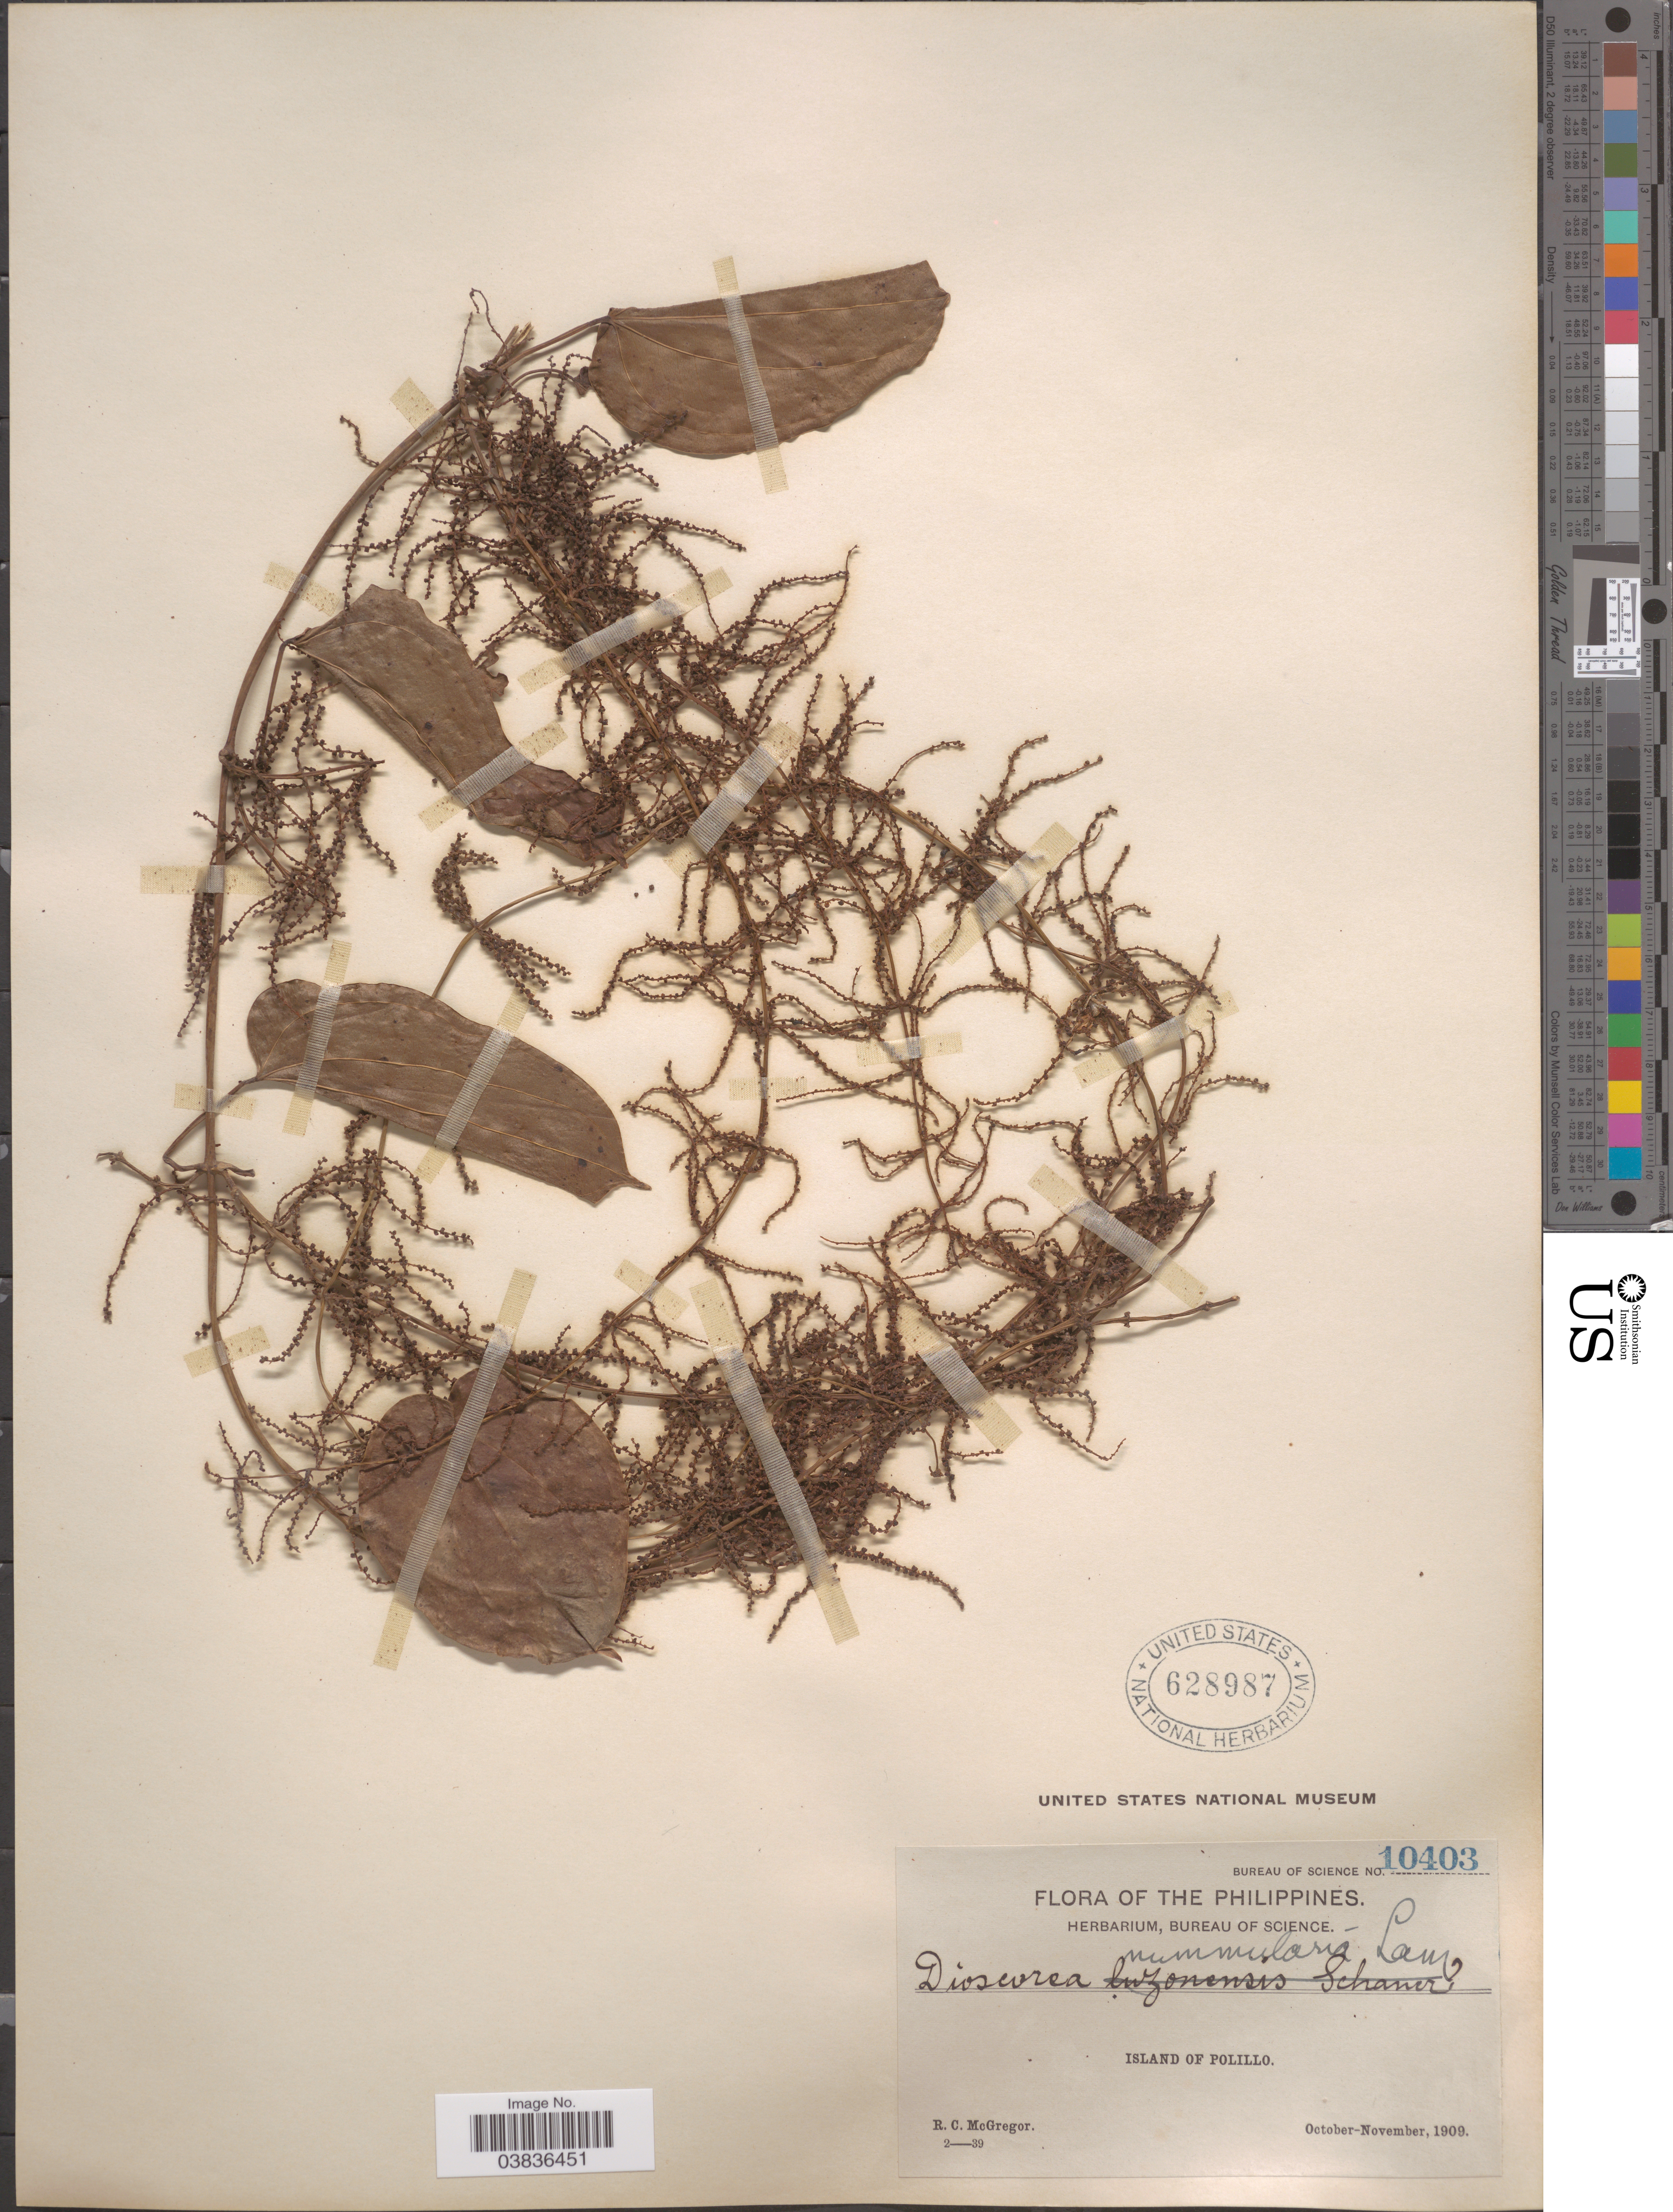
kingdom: Plantae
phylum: Tracheophyta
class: Liliopsida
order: Dioscoreales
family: Dioscoreaceae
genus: Dioscorea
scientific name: Dioscorea nummularia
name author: Lam.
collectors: R. C. McGregor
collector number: Bureau of Science 10403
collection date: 1909-10/1909-11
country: Philippines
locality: Island of Polillo.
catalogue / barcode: US 628987